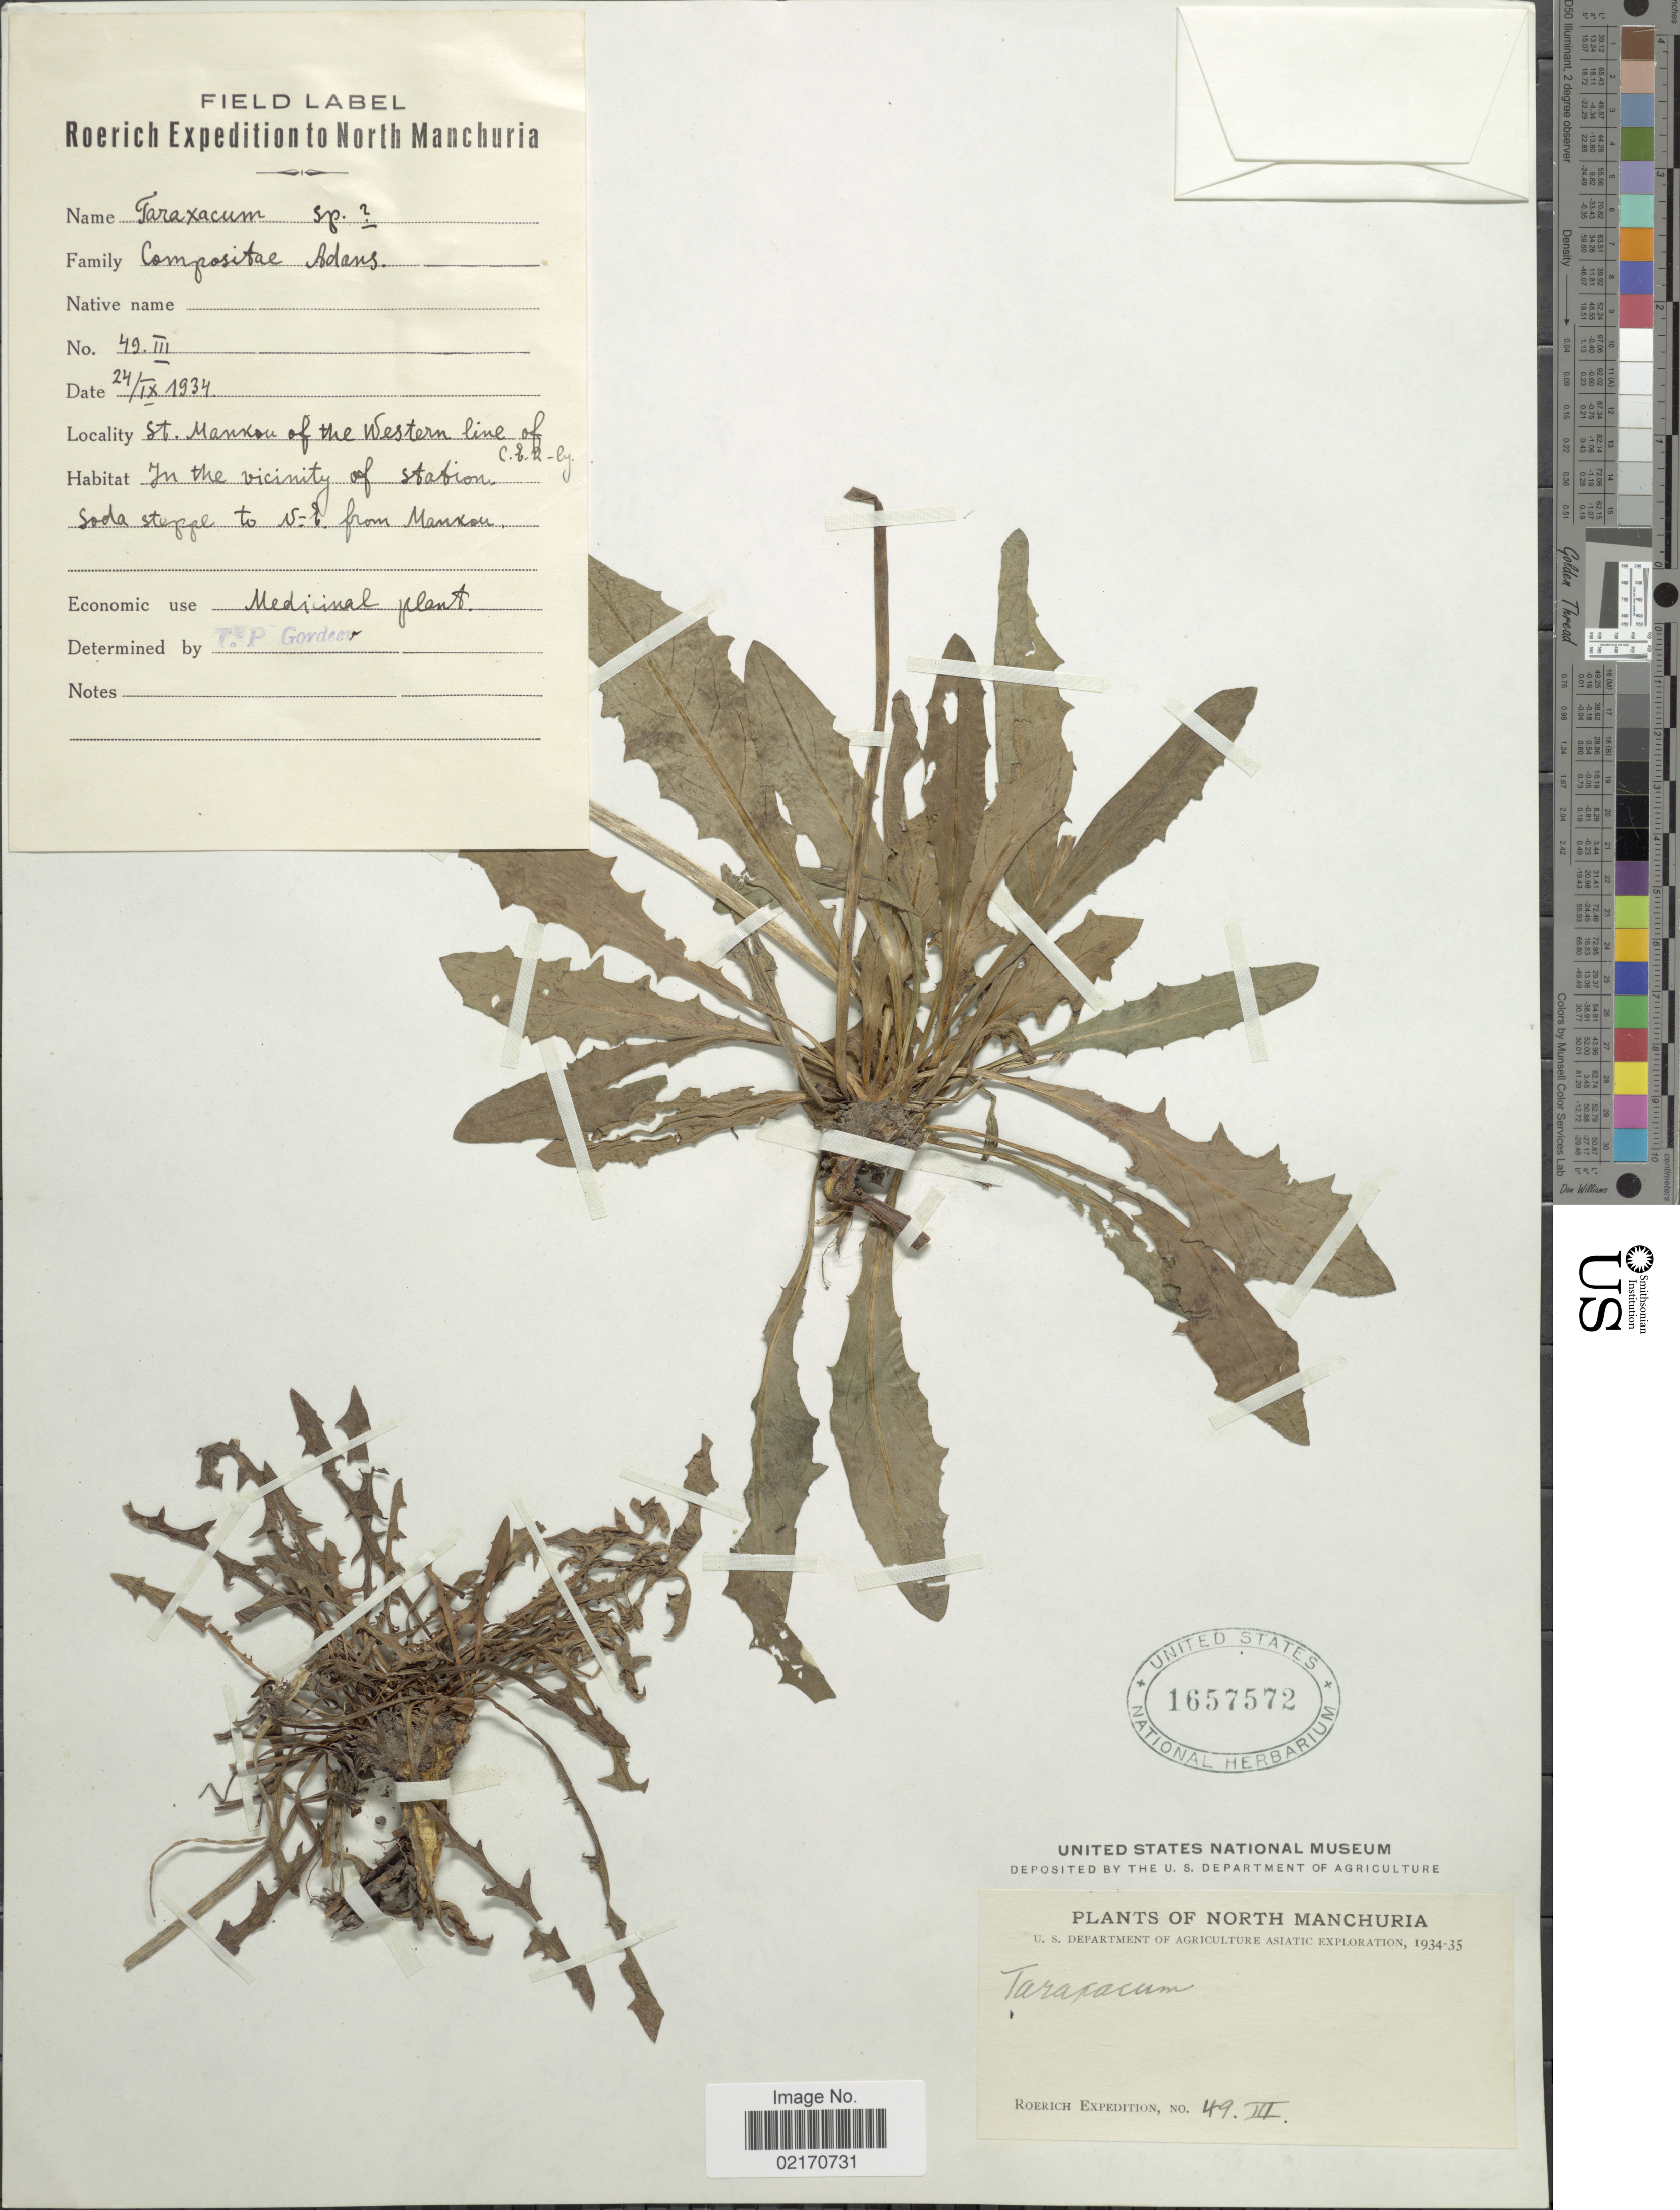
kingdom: Plantae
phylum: Tracheophyta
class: Magnoliopsida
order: Asterales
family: Asteraceae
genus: Taraxacum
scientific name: Taraxacum sp.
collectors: Roerich Expedition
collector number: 49.III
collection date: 1934/1935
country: China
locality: North Manchuria.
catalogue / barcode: US 1657572